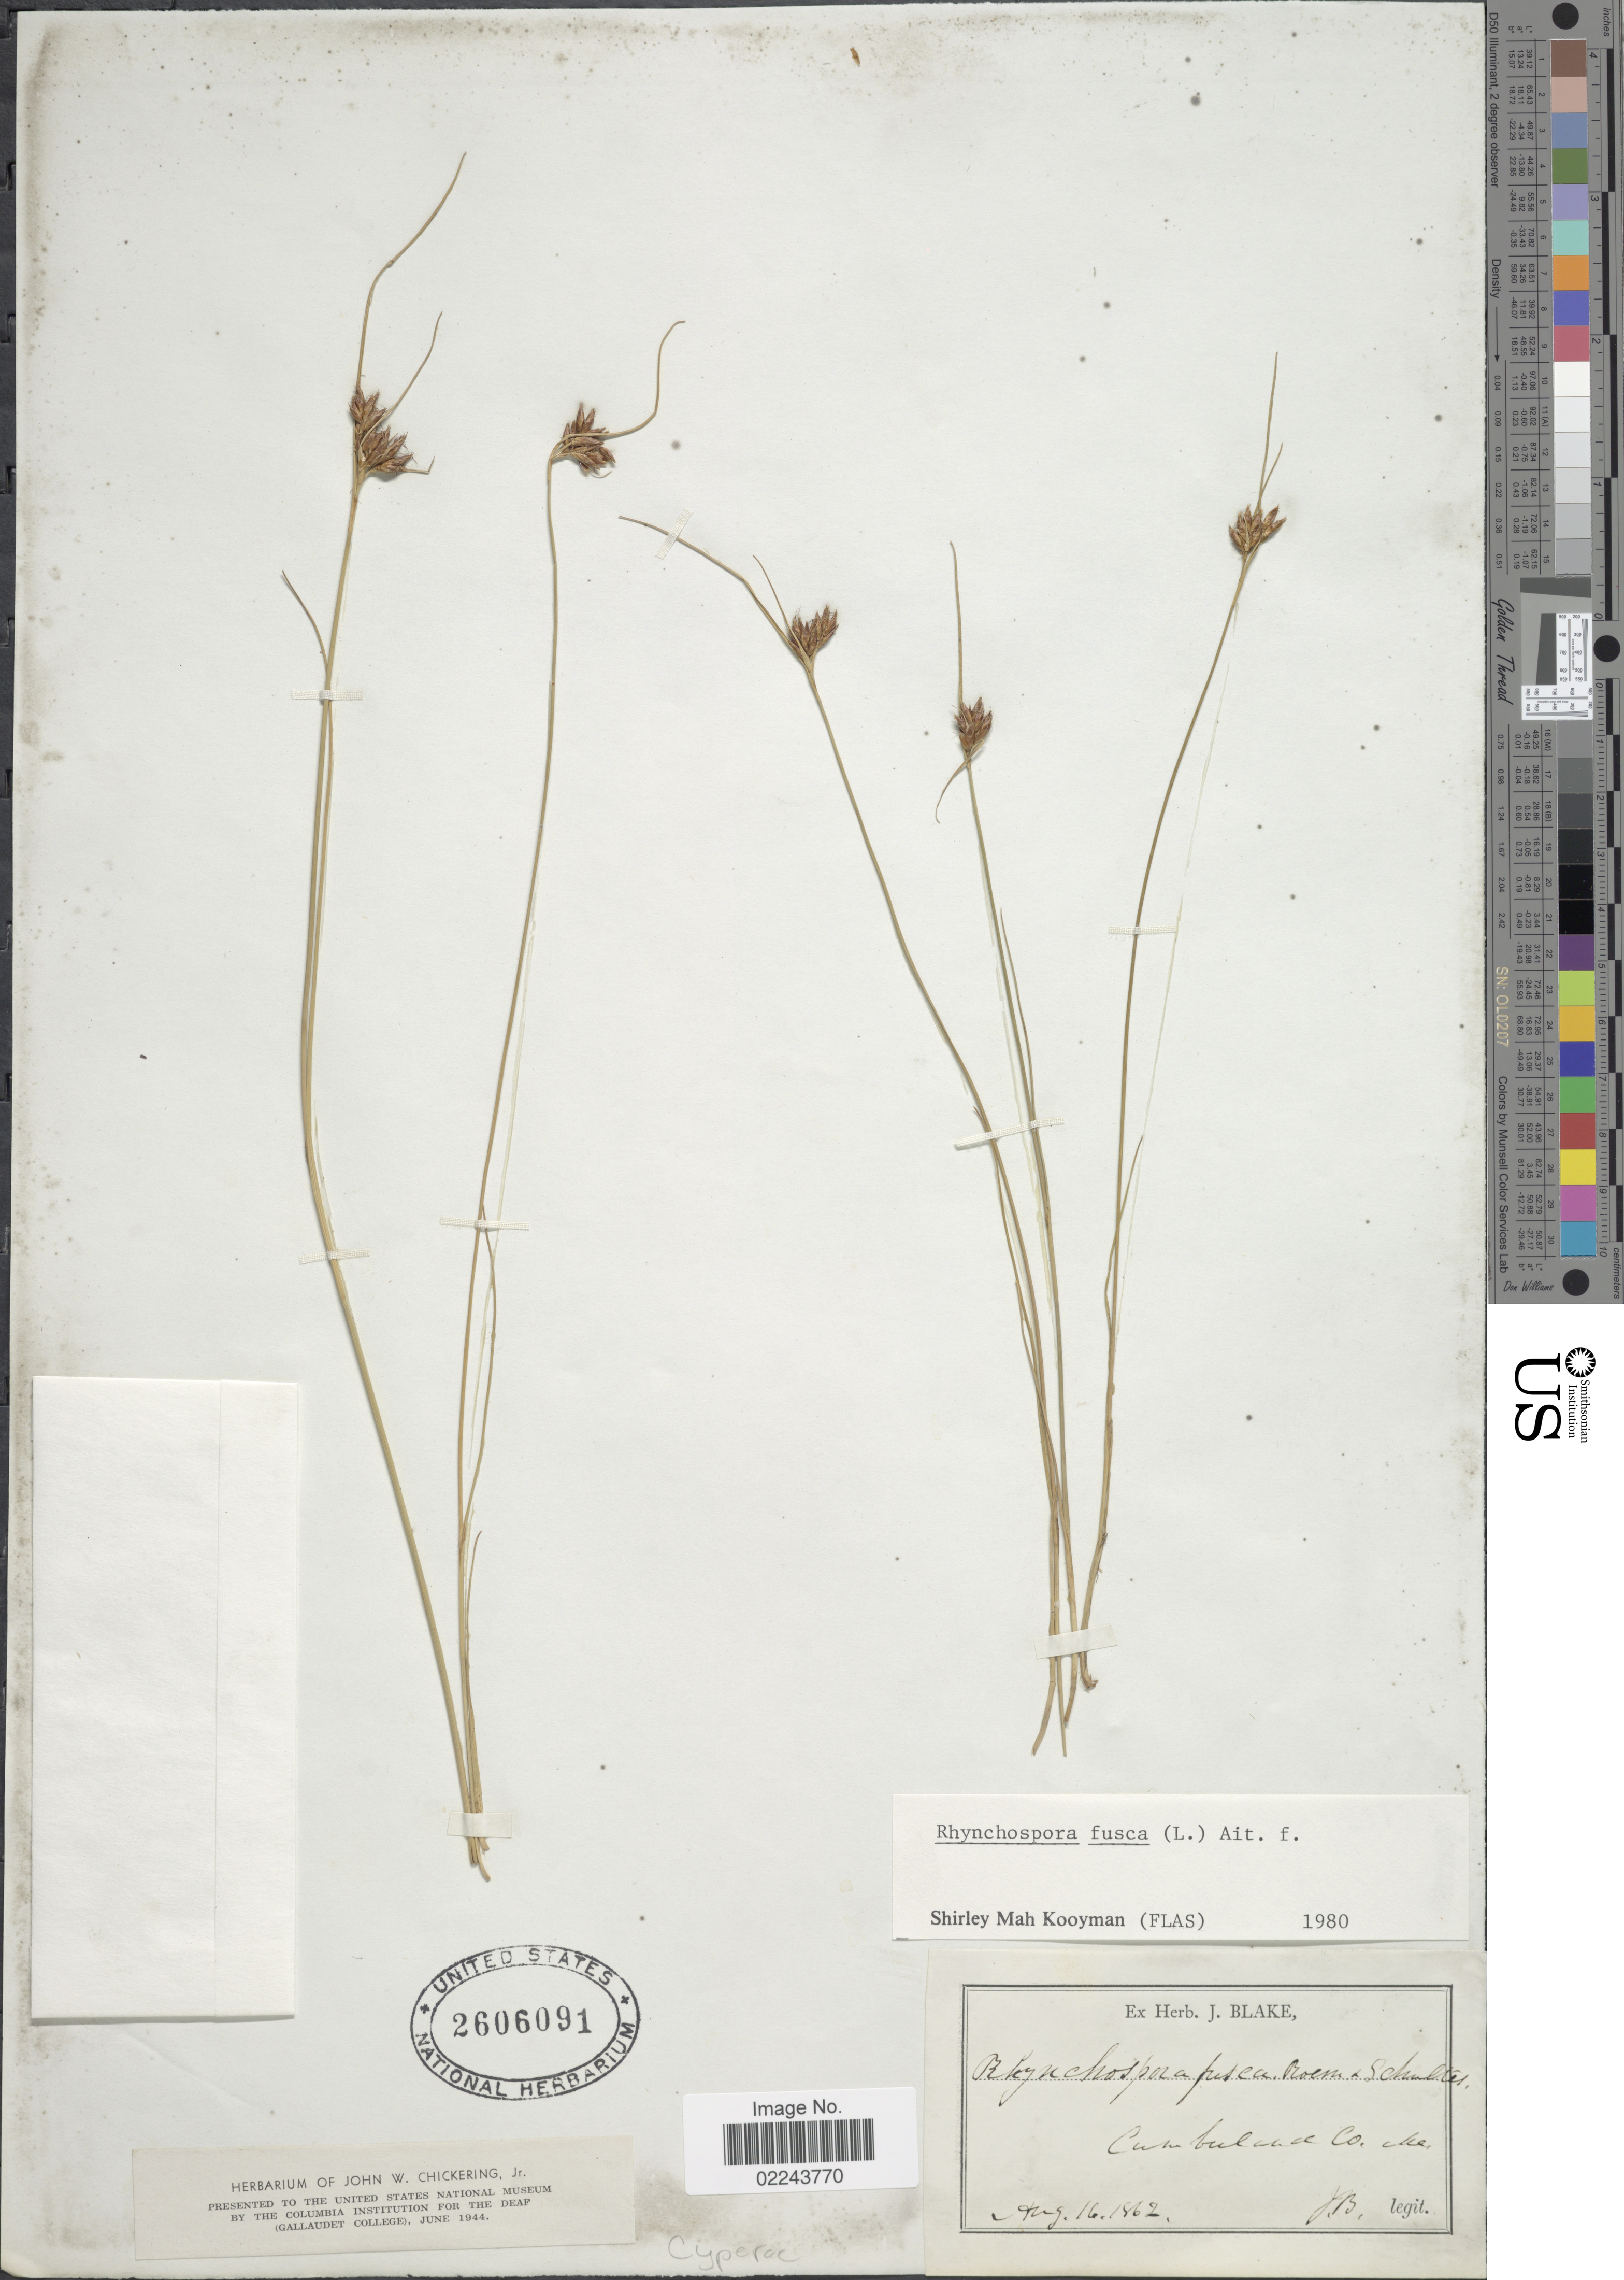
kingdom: Plantae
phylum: Tracheophyta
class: Liliopsida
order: Poales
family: Cyperaceae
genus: Rhynchospora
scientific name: Rhynchospora fusca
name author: (L.) W.T. Aiton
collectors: J. Blake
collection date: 1862-08-16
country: United States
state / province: Maine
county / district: Cumberland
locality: Cumberland Co, Me.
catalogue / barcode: US 2606091